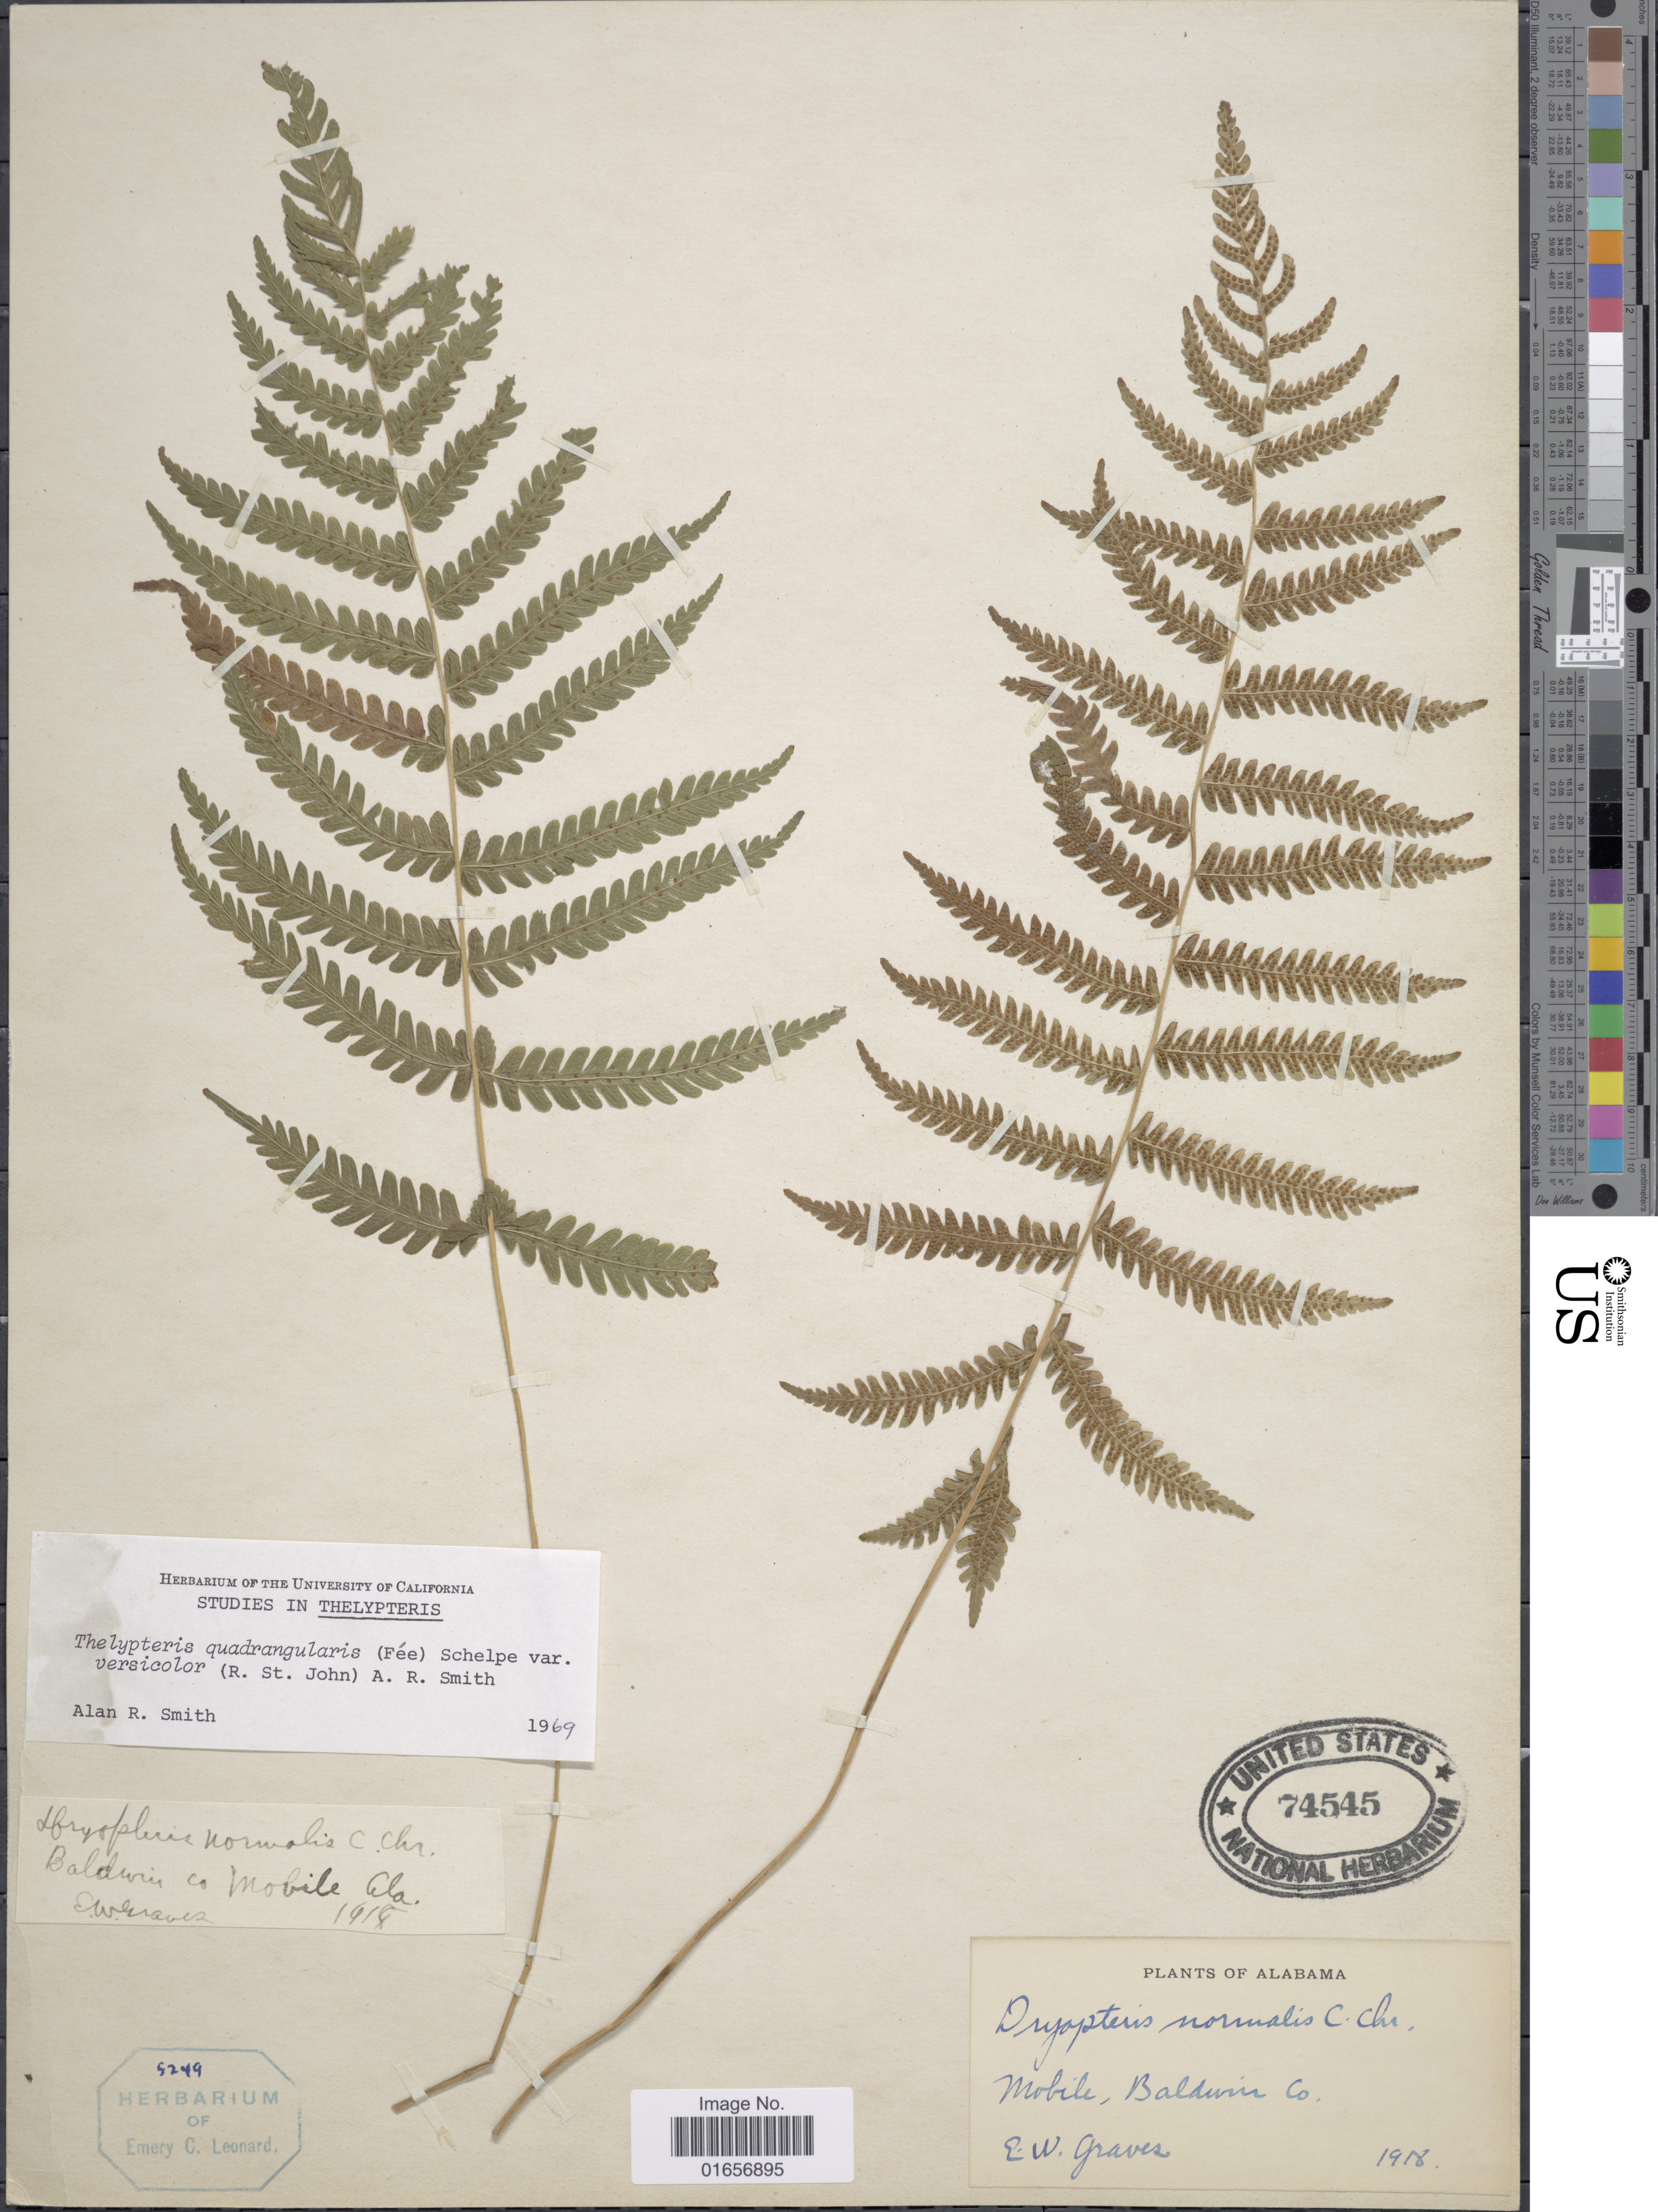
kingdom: Plantae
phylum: Tracheophyta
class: Polypodiopsida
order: Polypodiales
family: Thelypteridaceae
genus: Christella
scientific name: Christella hispidula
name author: (Decne.) Holttum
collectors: E. Graves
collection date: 1918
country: United States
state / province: Alabama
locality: Mobile, Baldwin Co.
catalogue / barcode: US 74545